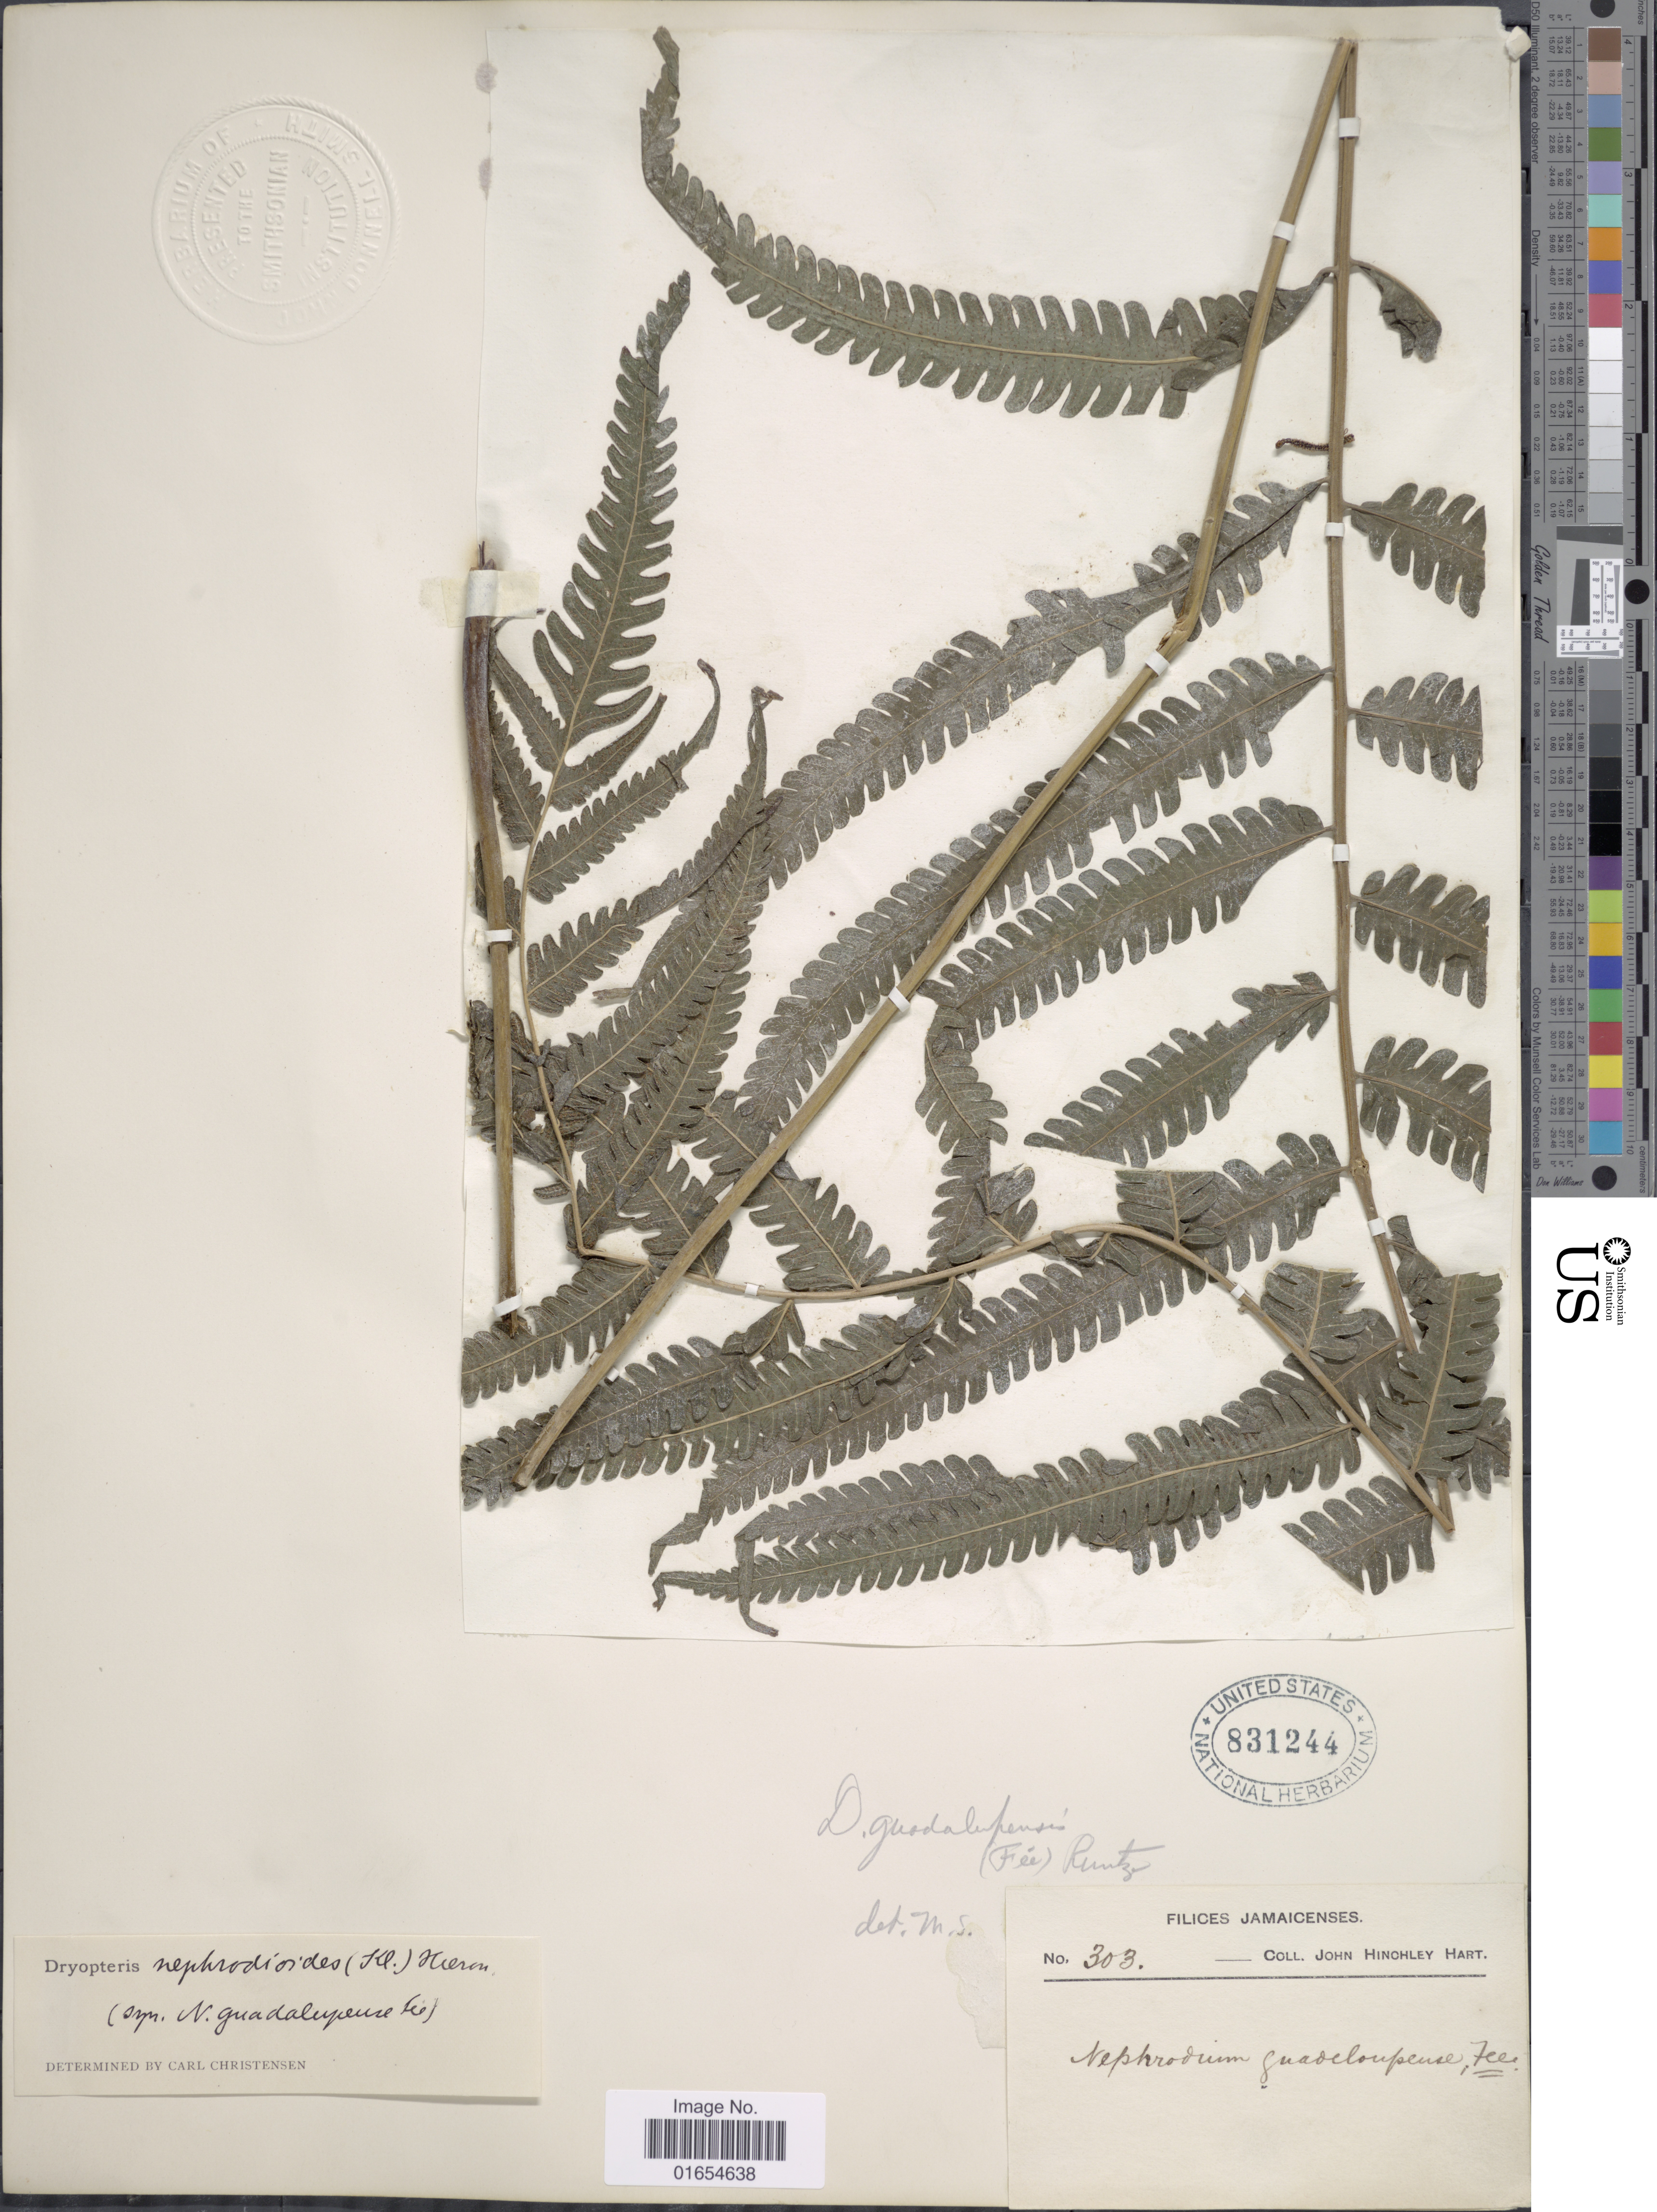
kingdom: Plantae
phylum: Tracheophyta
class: Polypodiopsida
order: Polypodiales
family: Thelypteridaceae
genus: Goniopteris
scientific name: Goniopteris nephrodioides (Klotzsch) comb. nov., ined 2015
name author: (Klotzsch)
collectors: J. H. Hart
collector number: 303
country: Jamaica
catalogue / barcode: US 831244